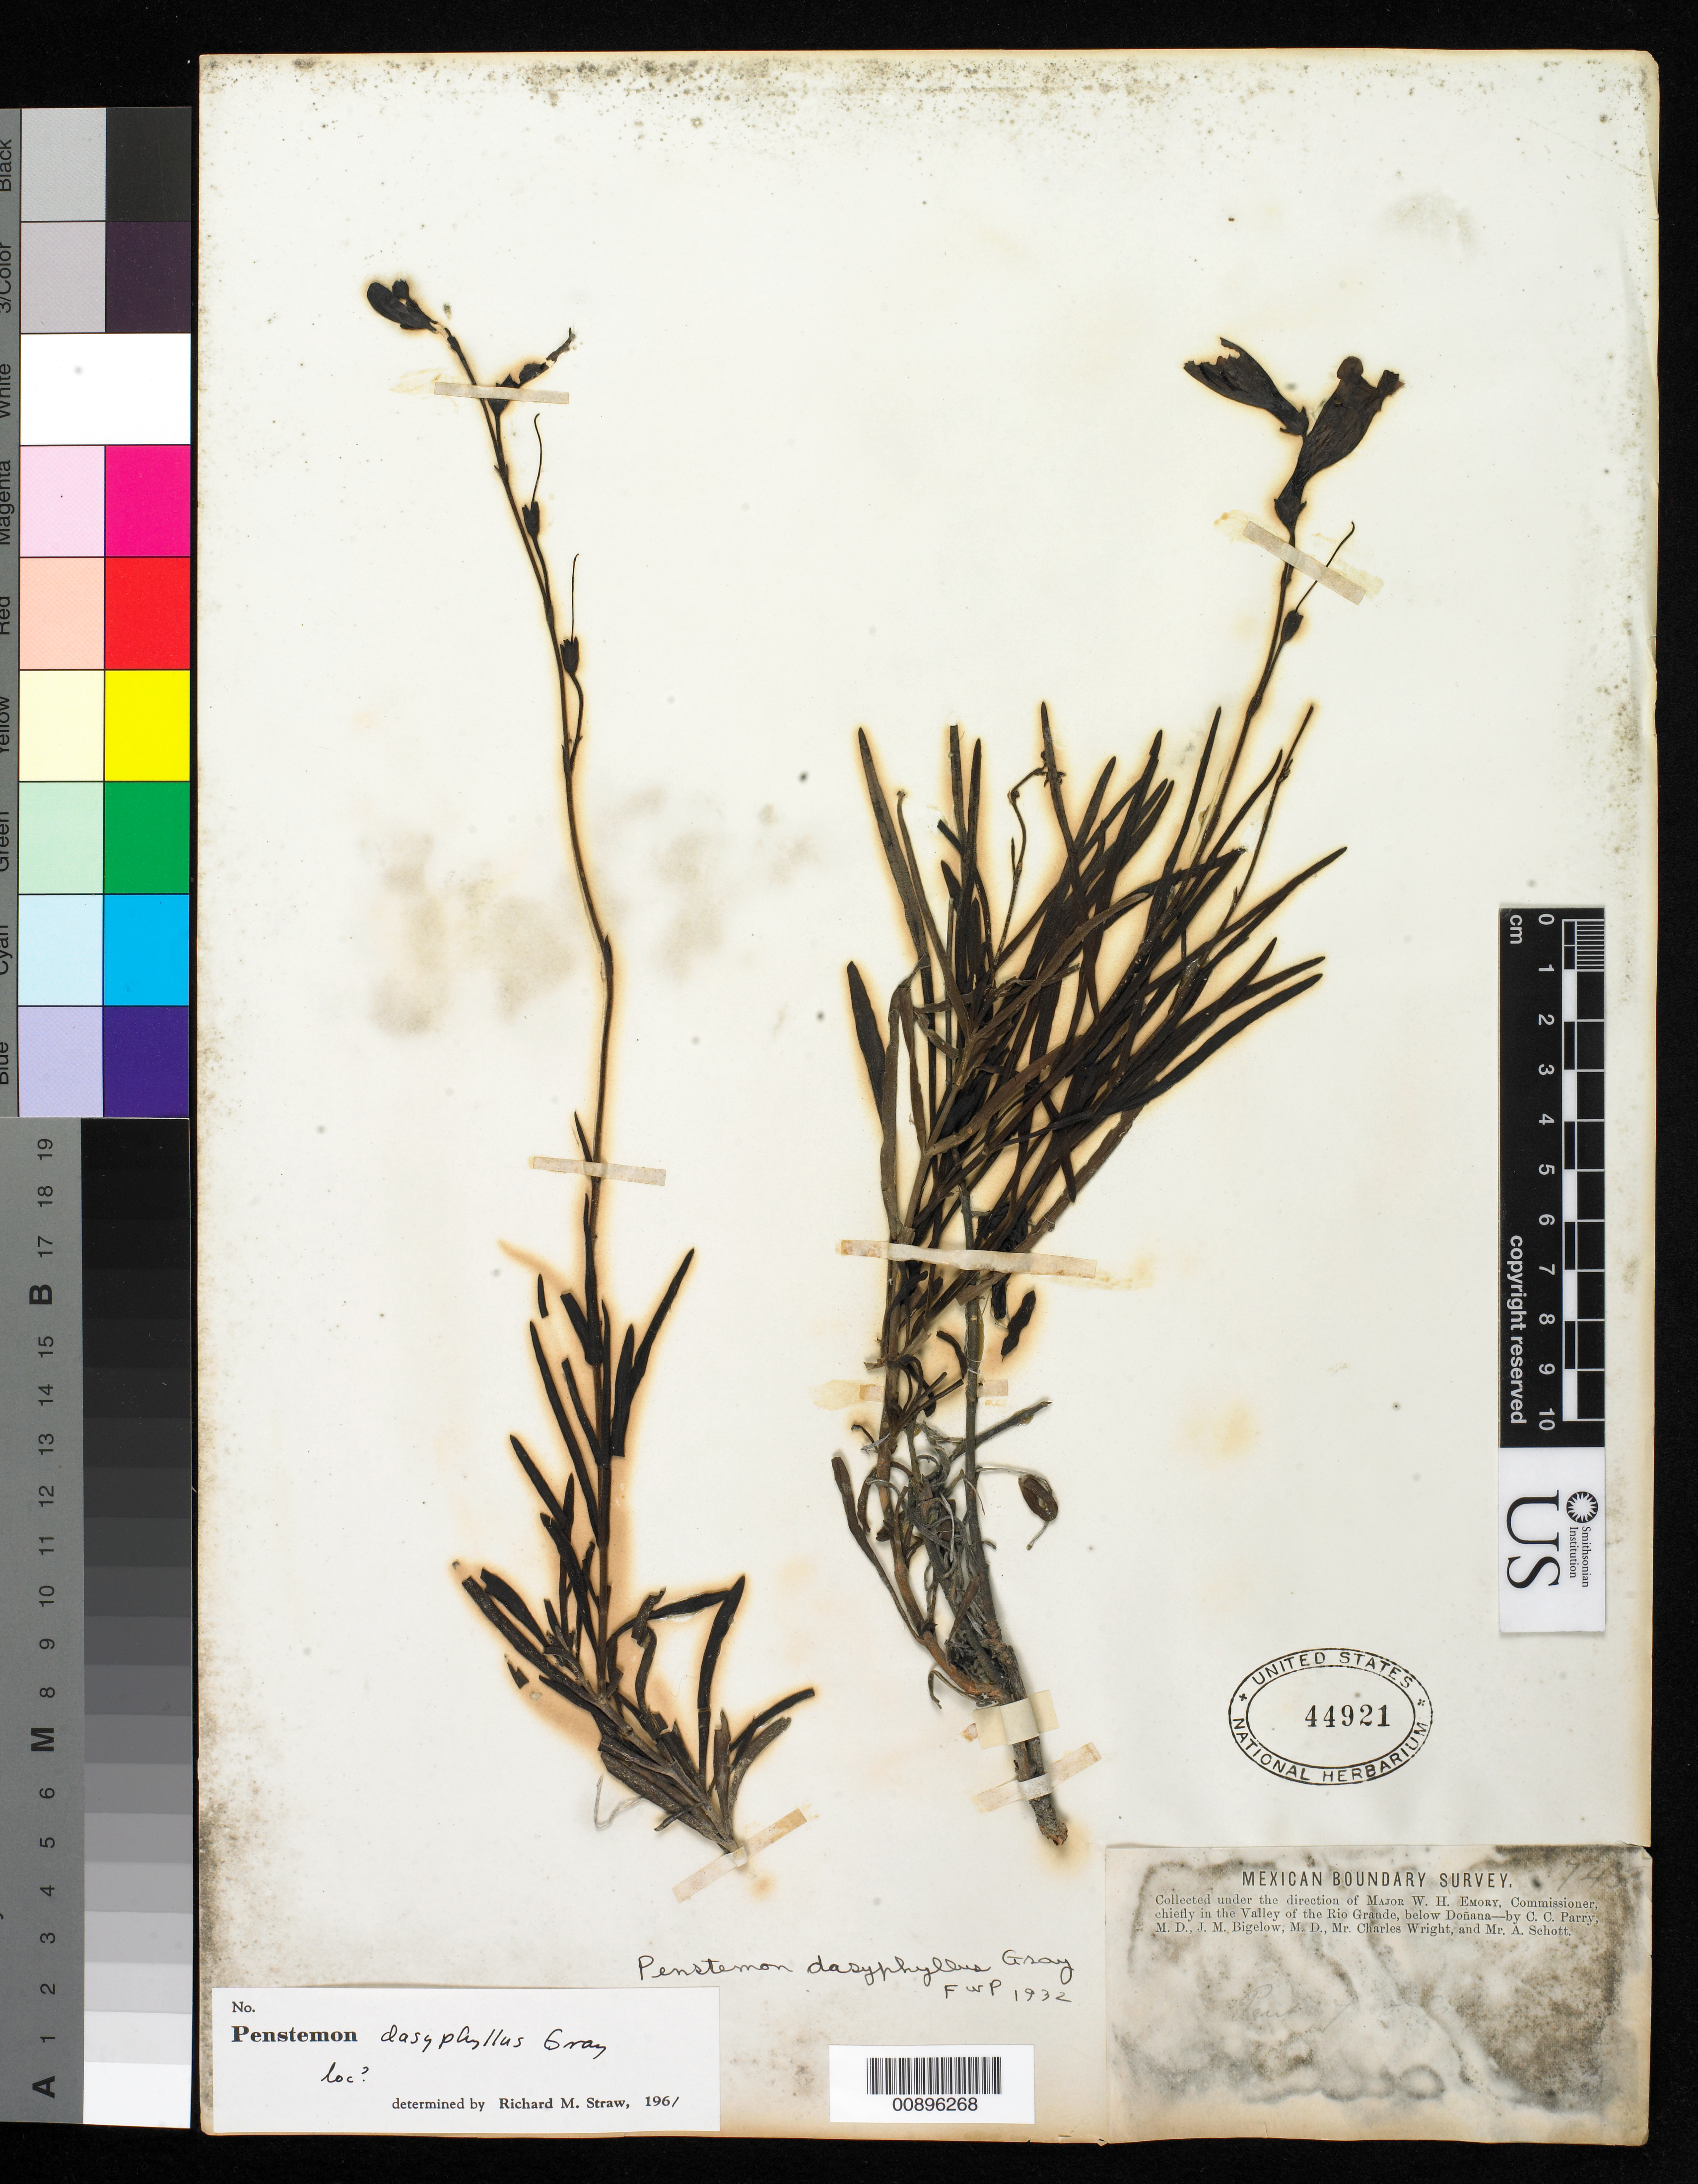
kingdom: Plantae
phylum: Tracheophyta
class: Magnoliopsida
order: Lamiales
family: Plantaginaceae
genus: Penstemon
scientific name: Penstemon dasyphyllus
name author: A. Gray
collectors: C. C. Parry, J. M. Bigelow, C. Wright & A. C. V. Schott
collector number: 745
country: United States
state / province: New Mexico / Texas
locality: Valley of the Rio Grande, below Doñana.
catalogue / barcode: US 44921